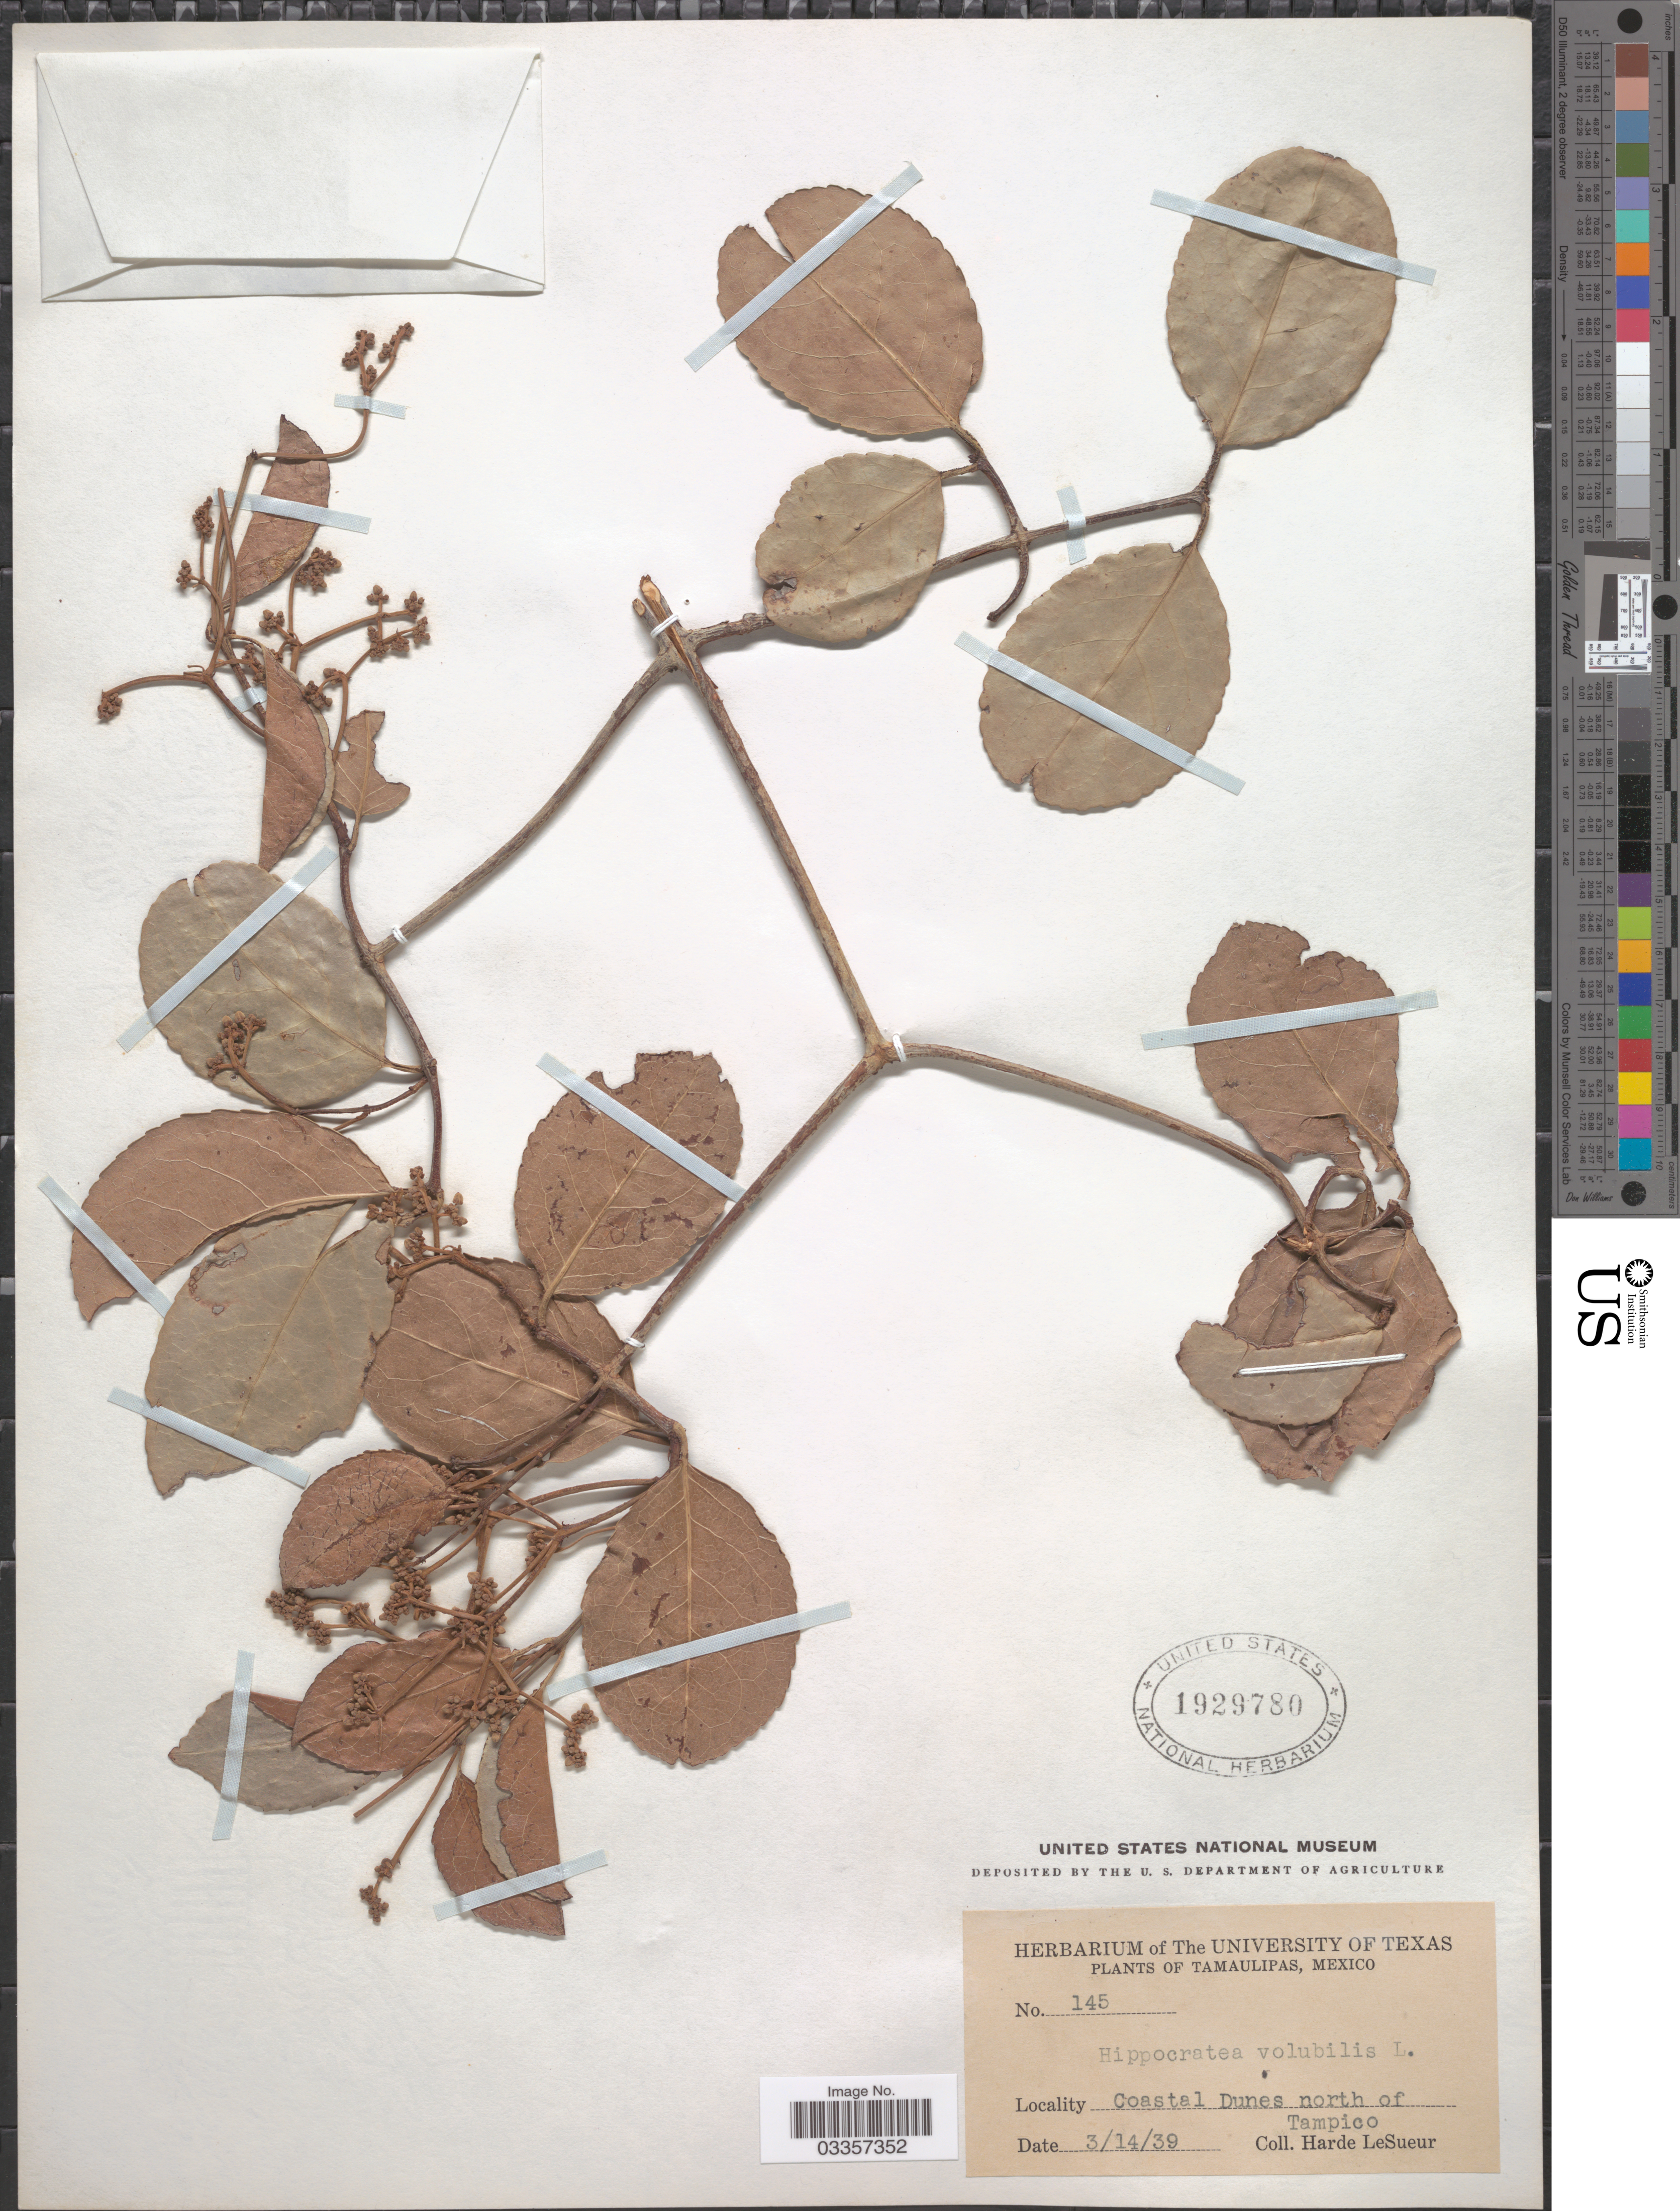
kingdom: Plantae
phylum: Tracheophyta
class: Magnoliopsida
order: Celastrales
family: Celastraceae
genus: Hippocratea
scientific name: Hippocratea volubilis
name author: L.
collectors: H. LeSueur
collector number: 145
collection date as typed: Transcribed d/m/y: 14/3/39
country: Mexico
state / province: Tamaulipas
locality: Coastal Dunes north of Tampico.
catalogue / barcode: US 1929780